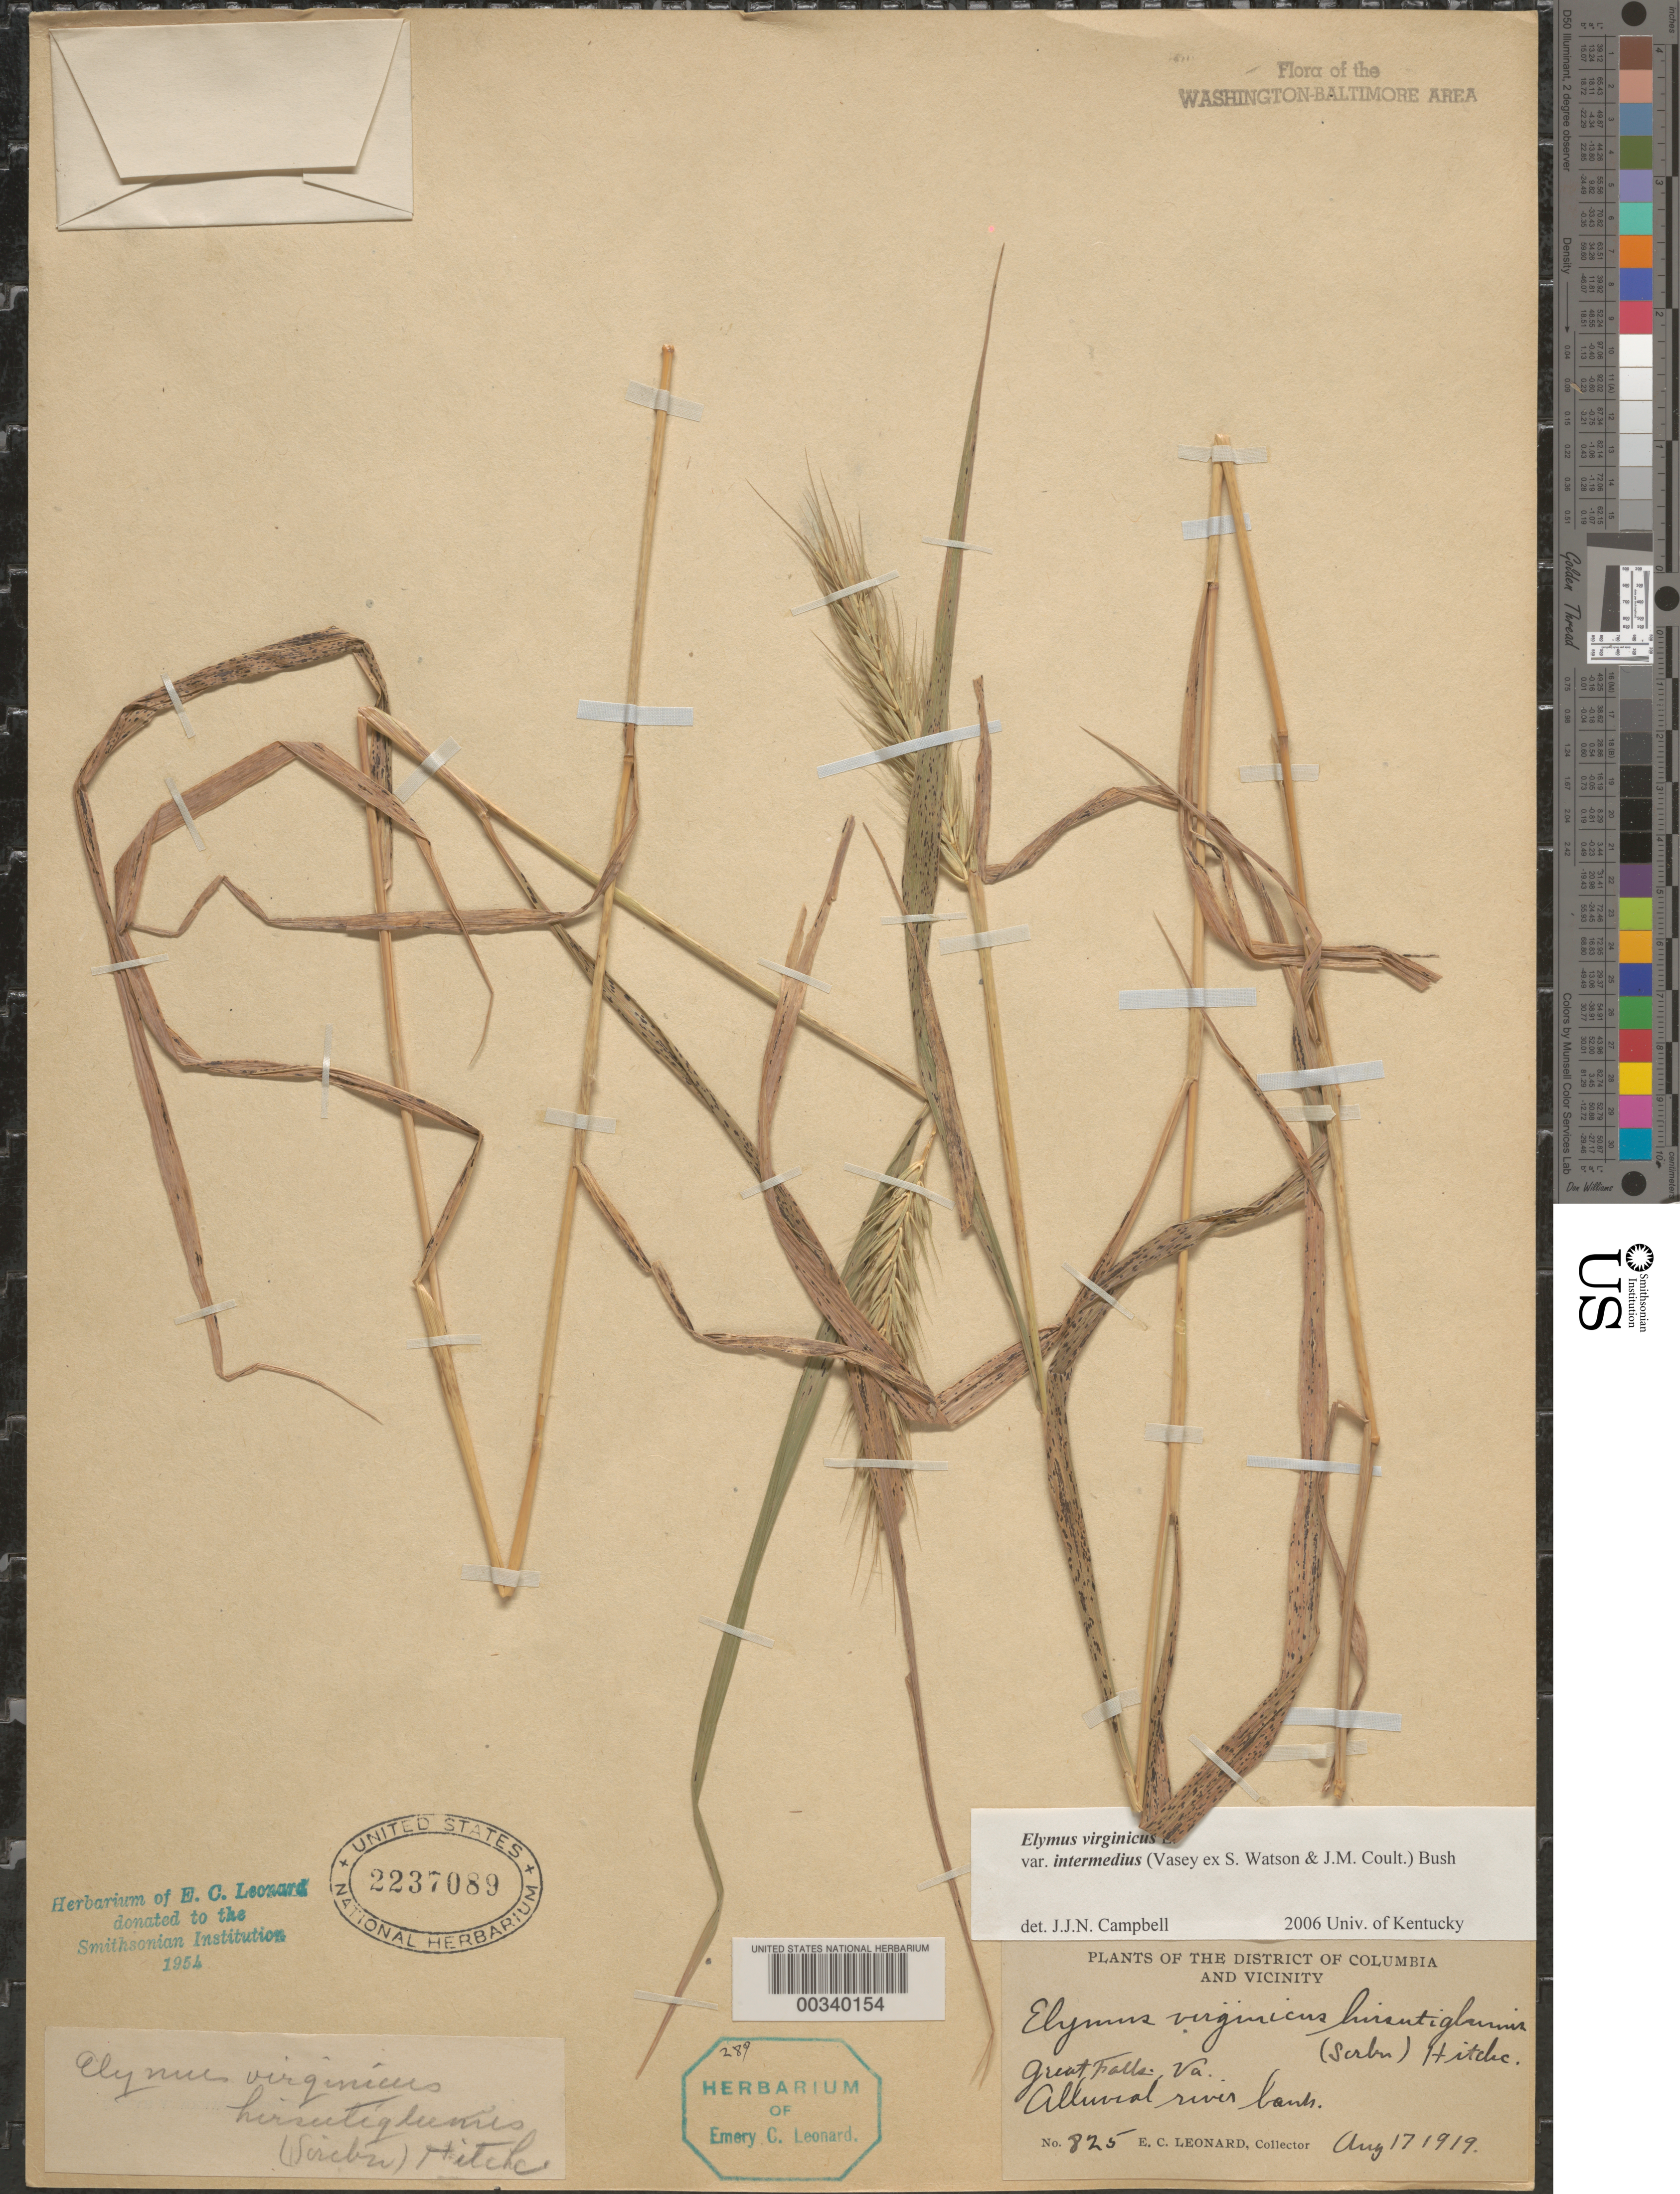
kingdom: Plantae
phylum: Tracheophyta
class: Liliopsida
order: Poales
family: Poaceae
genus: Elymus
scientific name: Elymus virginicus var. intermedius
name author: L.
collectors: E. C. Leonard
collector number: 825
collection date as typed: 17 Aug 1919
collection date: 1919-08-17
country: United States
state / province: Virginia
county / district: Fairfax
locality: Great Falls C. and O. Canal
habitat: Alluvial river bank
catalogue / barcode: US 2237089